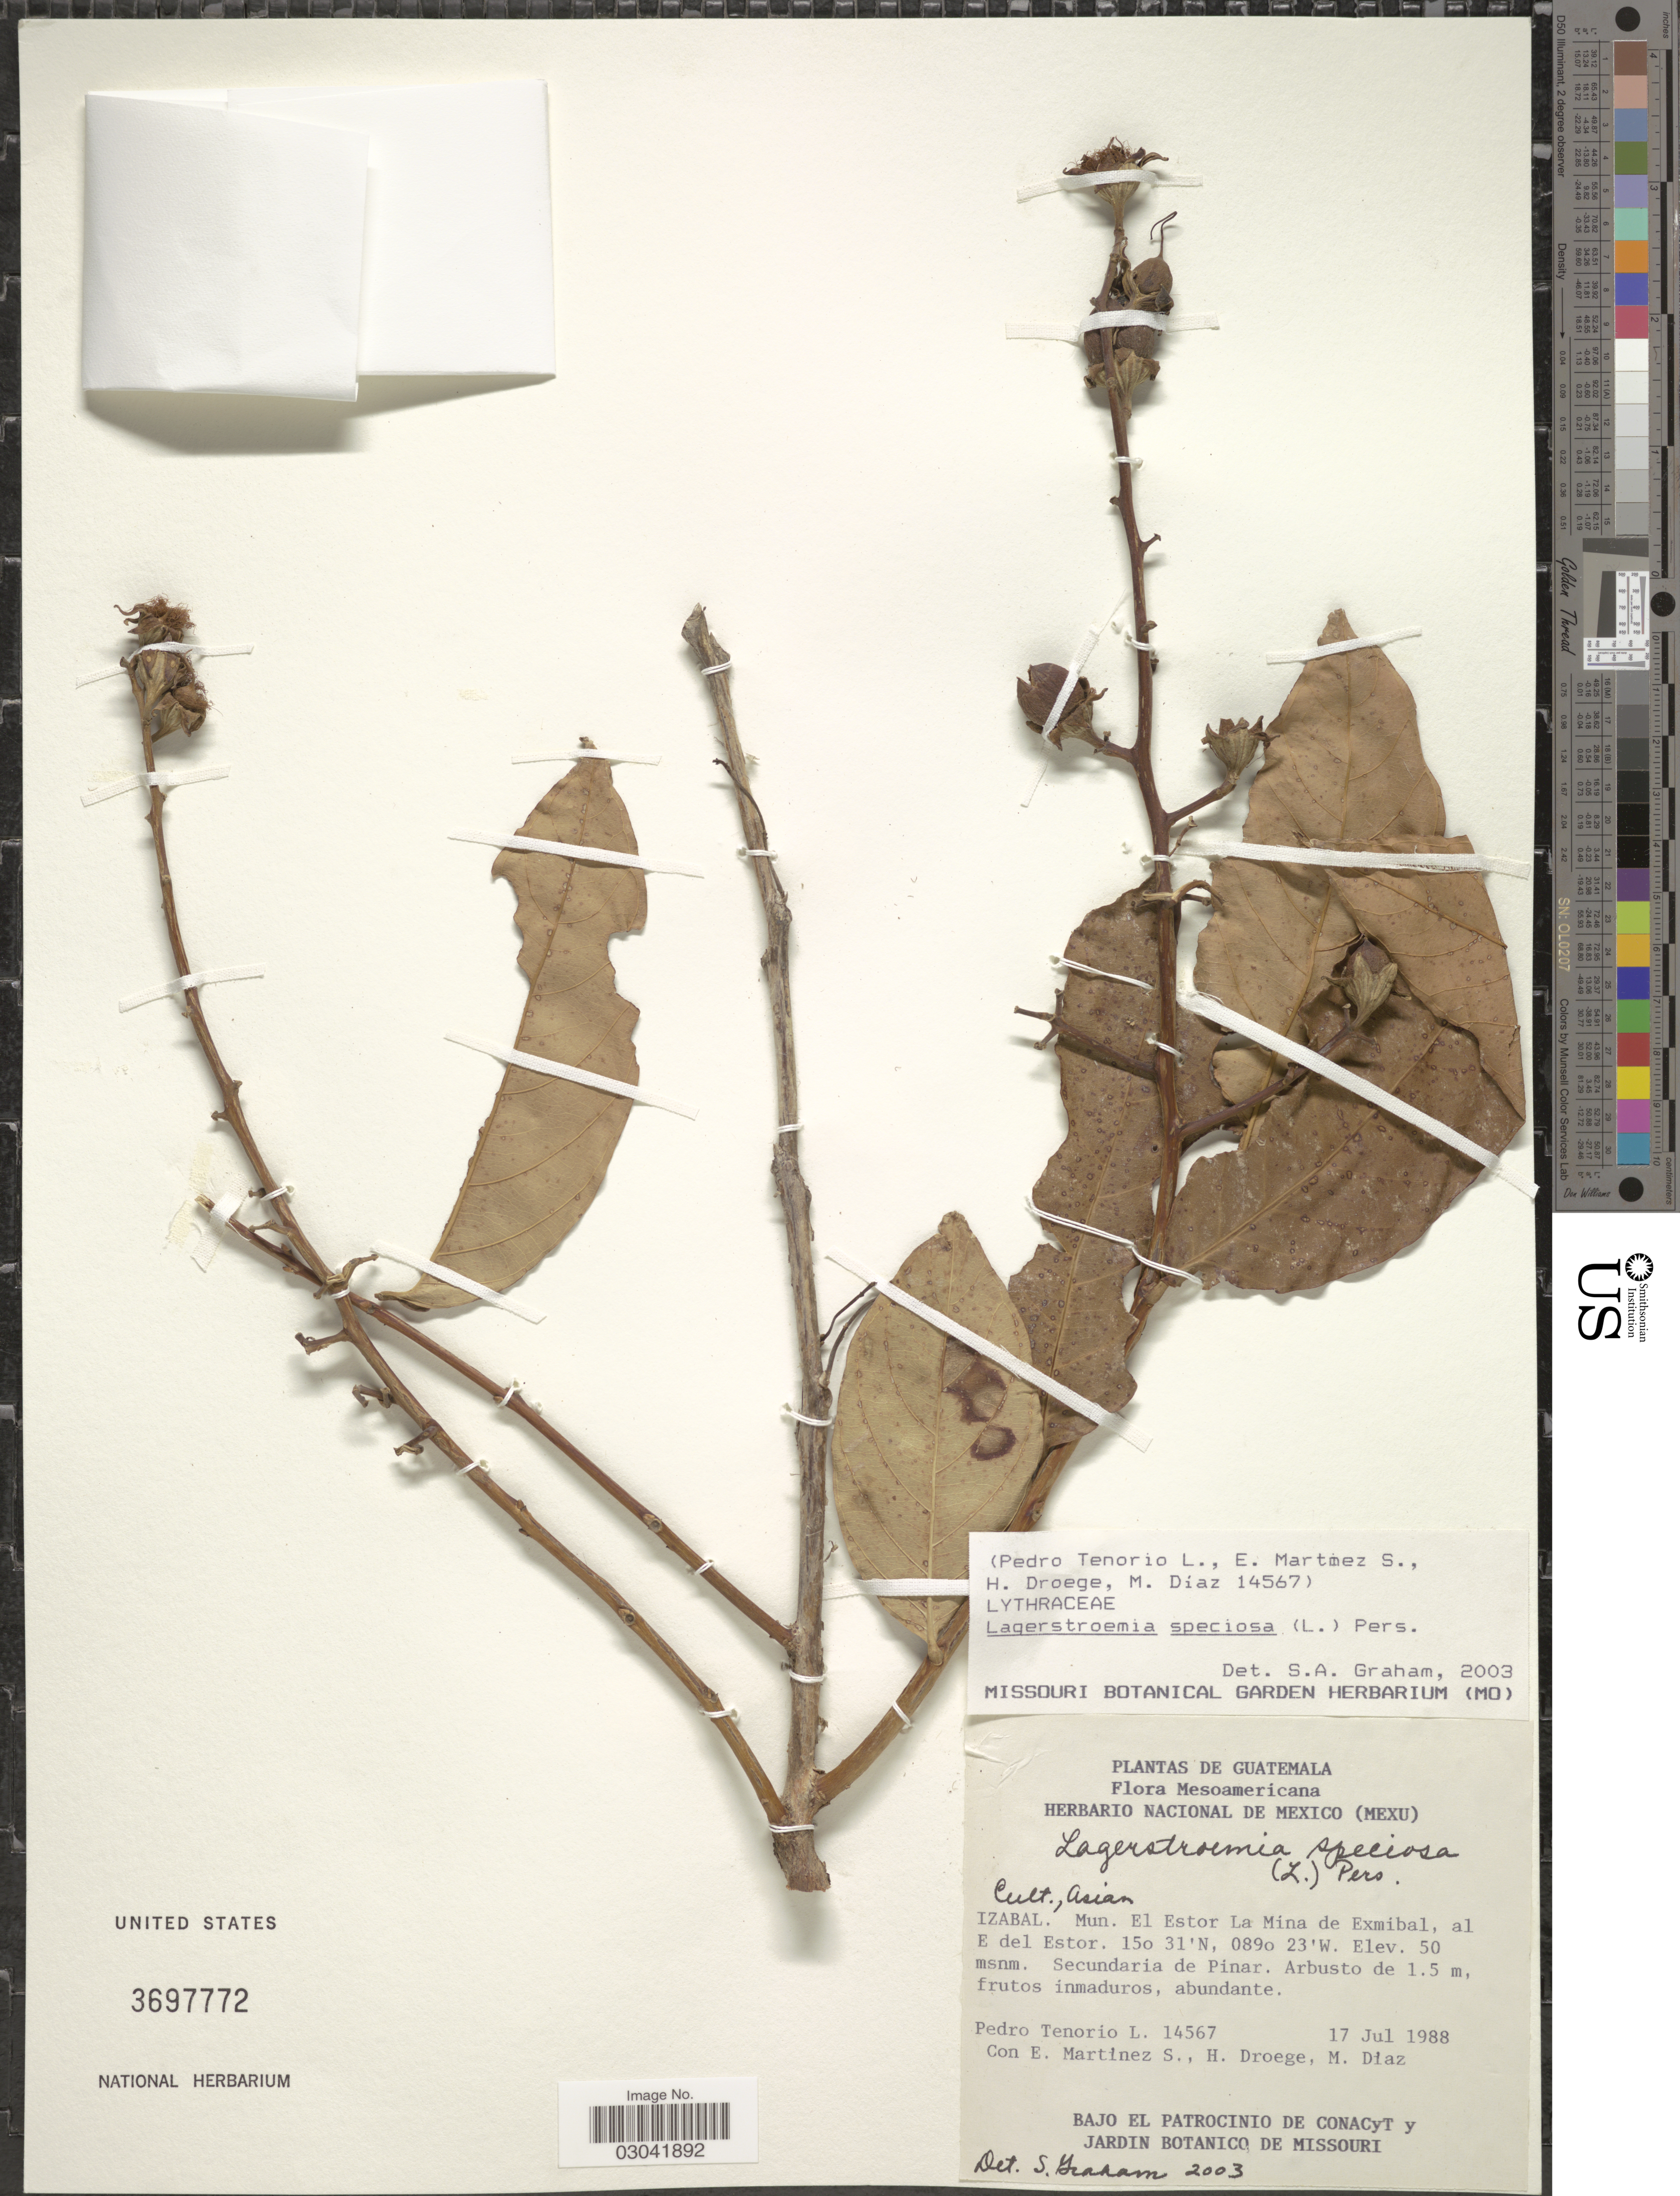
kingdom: Plantae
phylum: Tracheophyta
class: Magnoliopsida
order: Myrtales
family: Lythraceae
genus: Lagerstroemia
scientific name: Lagerstroemia speciosa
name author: (L.) Pers.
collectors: P. Tenorio L., E. M. Martínez S., H. Droege & M. Díaz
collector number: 14567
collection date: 1988-07-17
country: Guatemala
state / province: Izabal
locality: Mun. El Estor La Mina de Exmibal, al E del Estor.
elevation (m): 50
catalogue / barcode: US 3697772